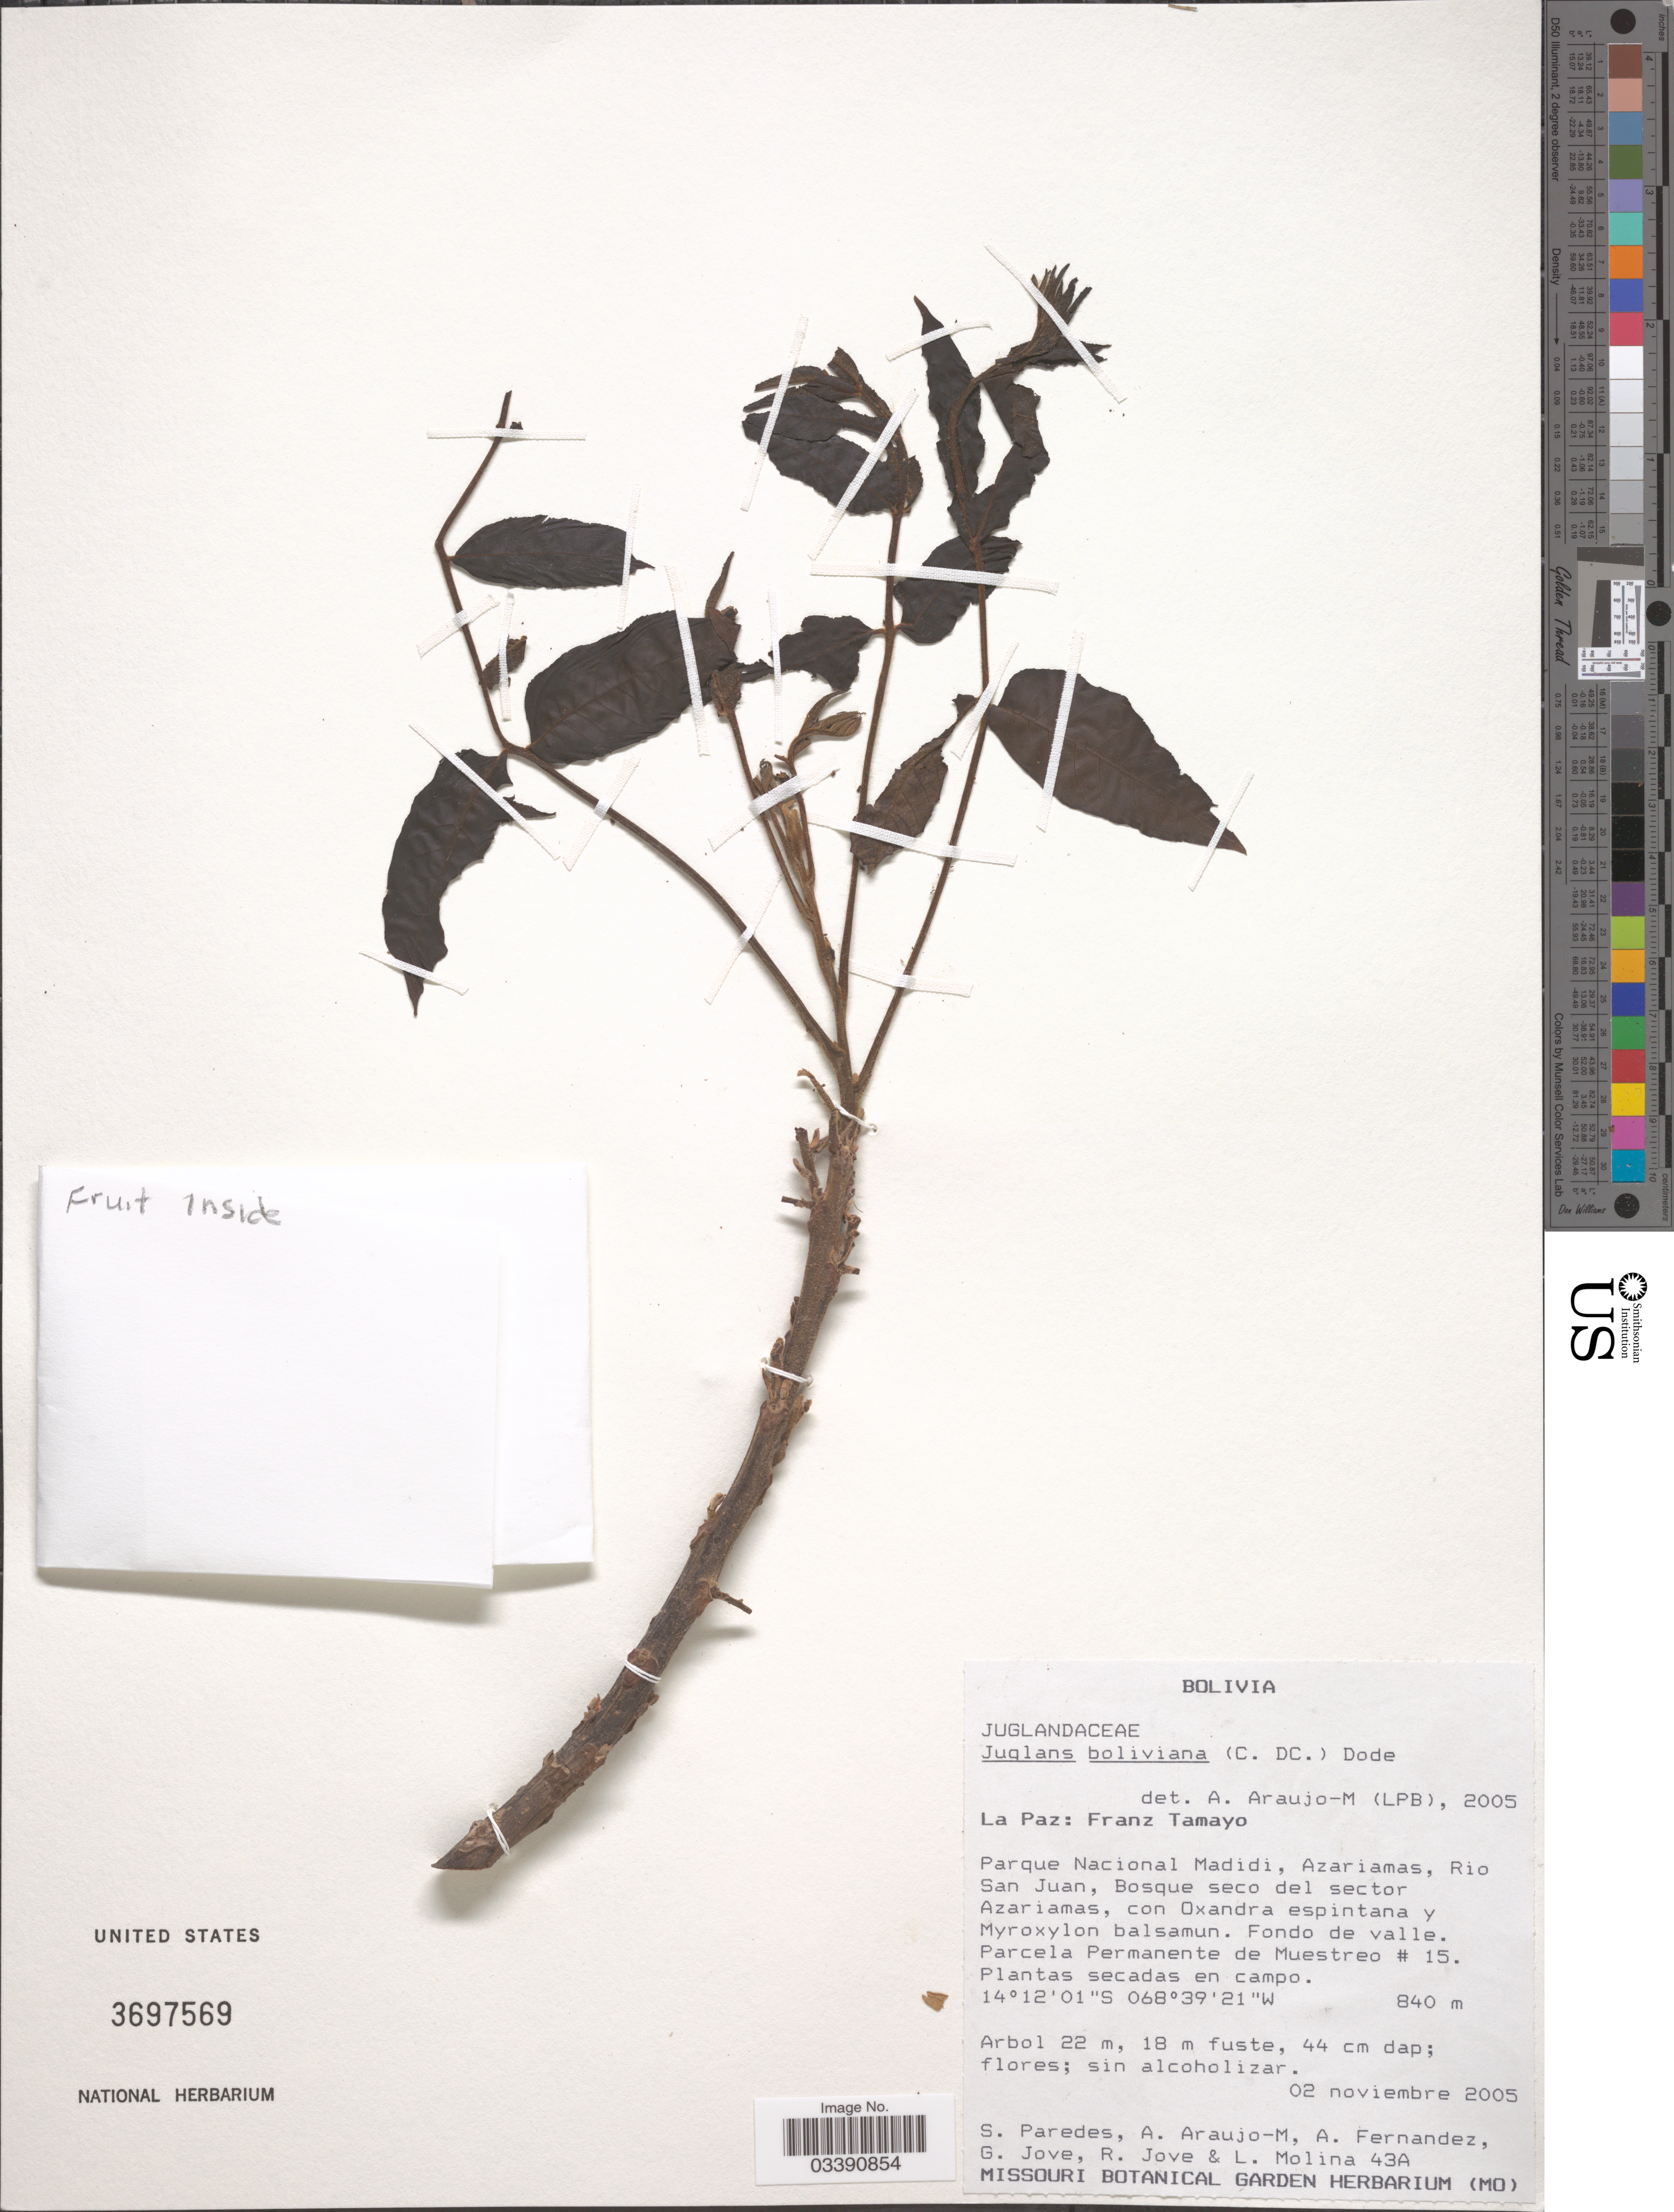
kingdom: Plantae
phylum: Tracheophyta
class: Magnoliopsida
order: Fagales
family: Juglandaceae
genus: Juglans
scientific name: Juglans boliviana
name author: Griseb.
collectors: S. Paredes, A. Araujo-M., A. Fernandez, G. Jove & et al.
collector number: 43A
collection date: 2005-11-02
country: Bolivia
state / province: La Paz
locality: Franz Tamayo. Parque Nacional Madidi, Azariamas, Rio San Juan, Bosque seco del sector Azariamas.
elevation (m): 840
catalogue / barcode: US 3697569